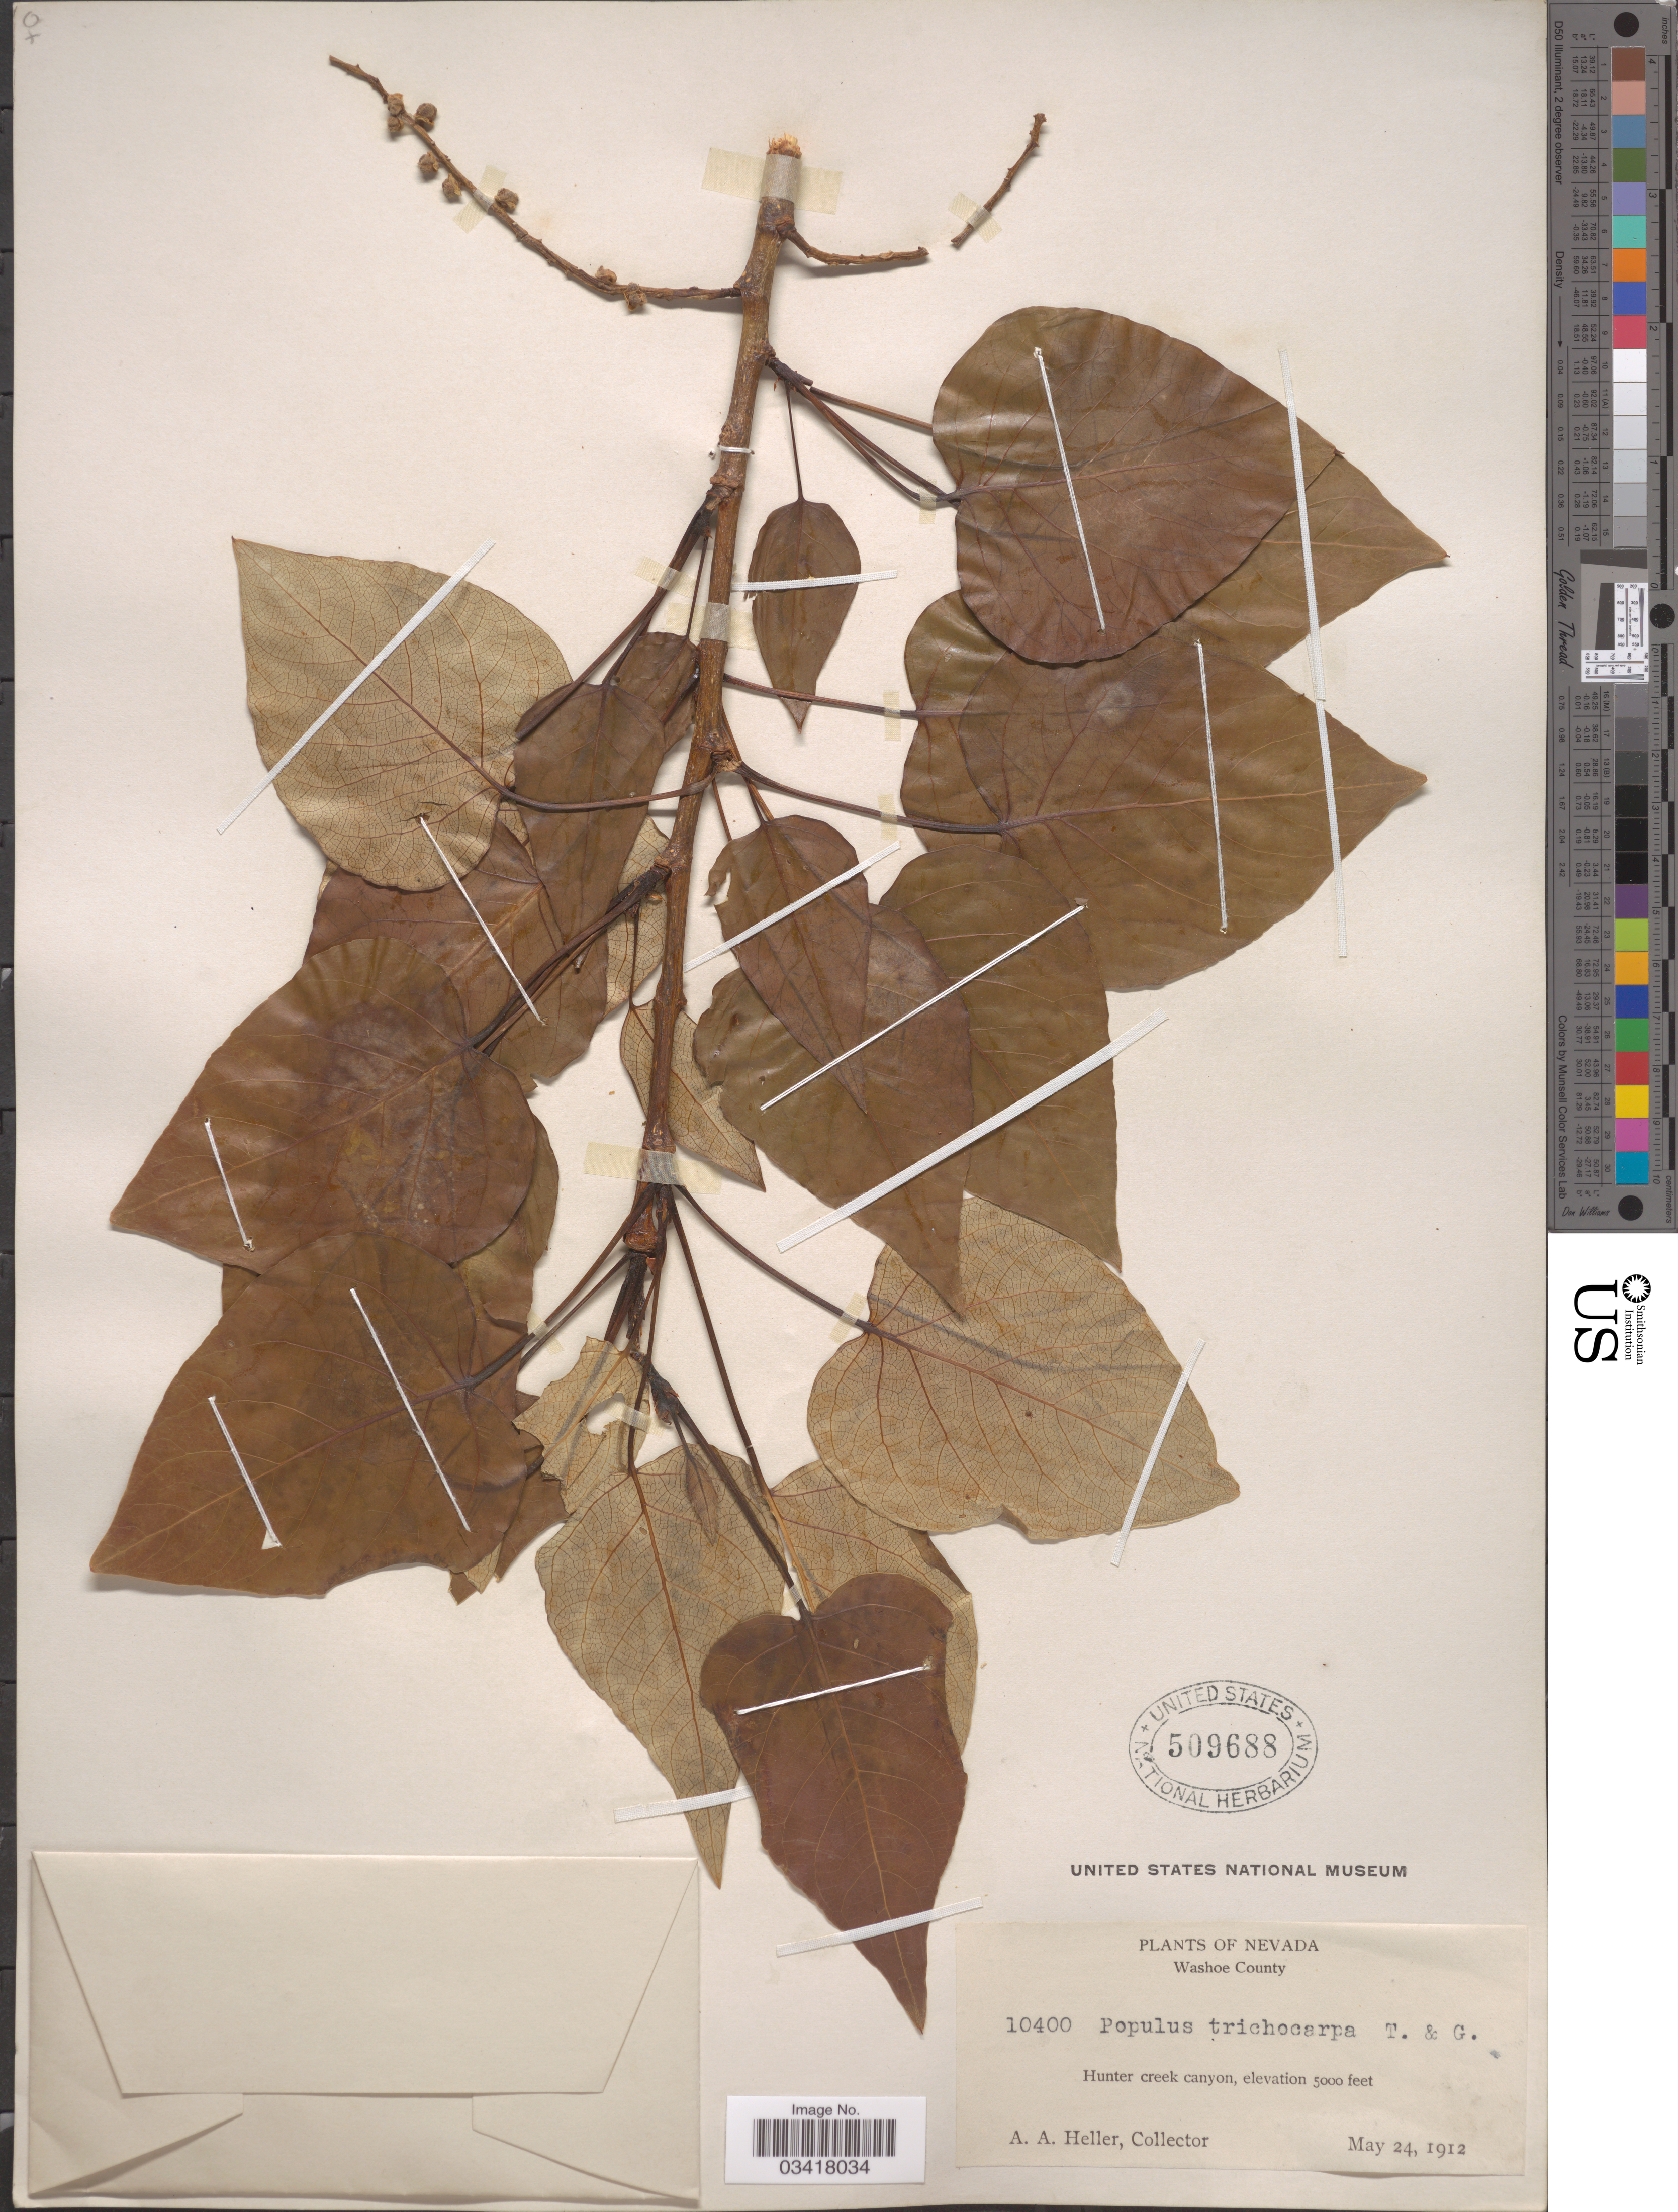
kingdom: Plantae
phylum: Tracheophyta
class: Magnoliopsida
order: Malpighiales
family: Salicaceae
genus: Populus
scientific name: Populus trichocarpa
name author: Torr. & A. Gray ex W. Hook.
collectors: A. A. Heller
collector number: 10400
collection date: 1912-05-24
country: United States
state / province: Nevada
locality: Washoe County. Hunter creek canyon.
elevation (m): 1524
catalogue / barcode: US 509688